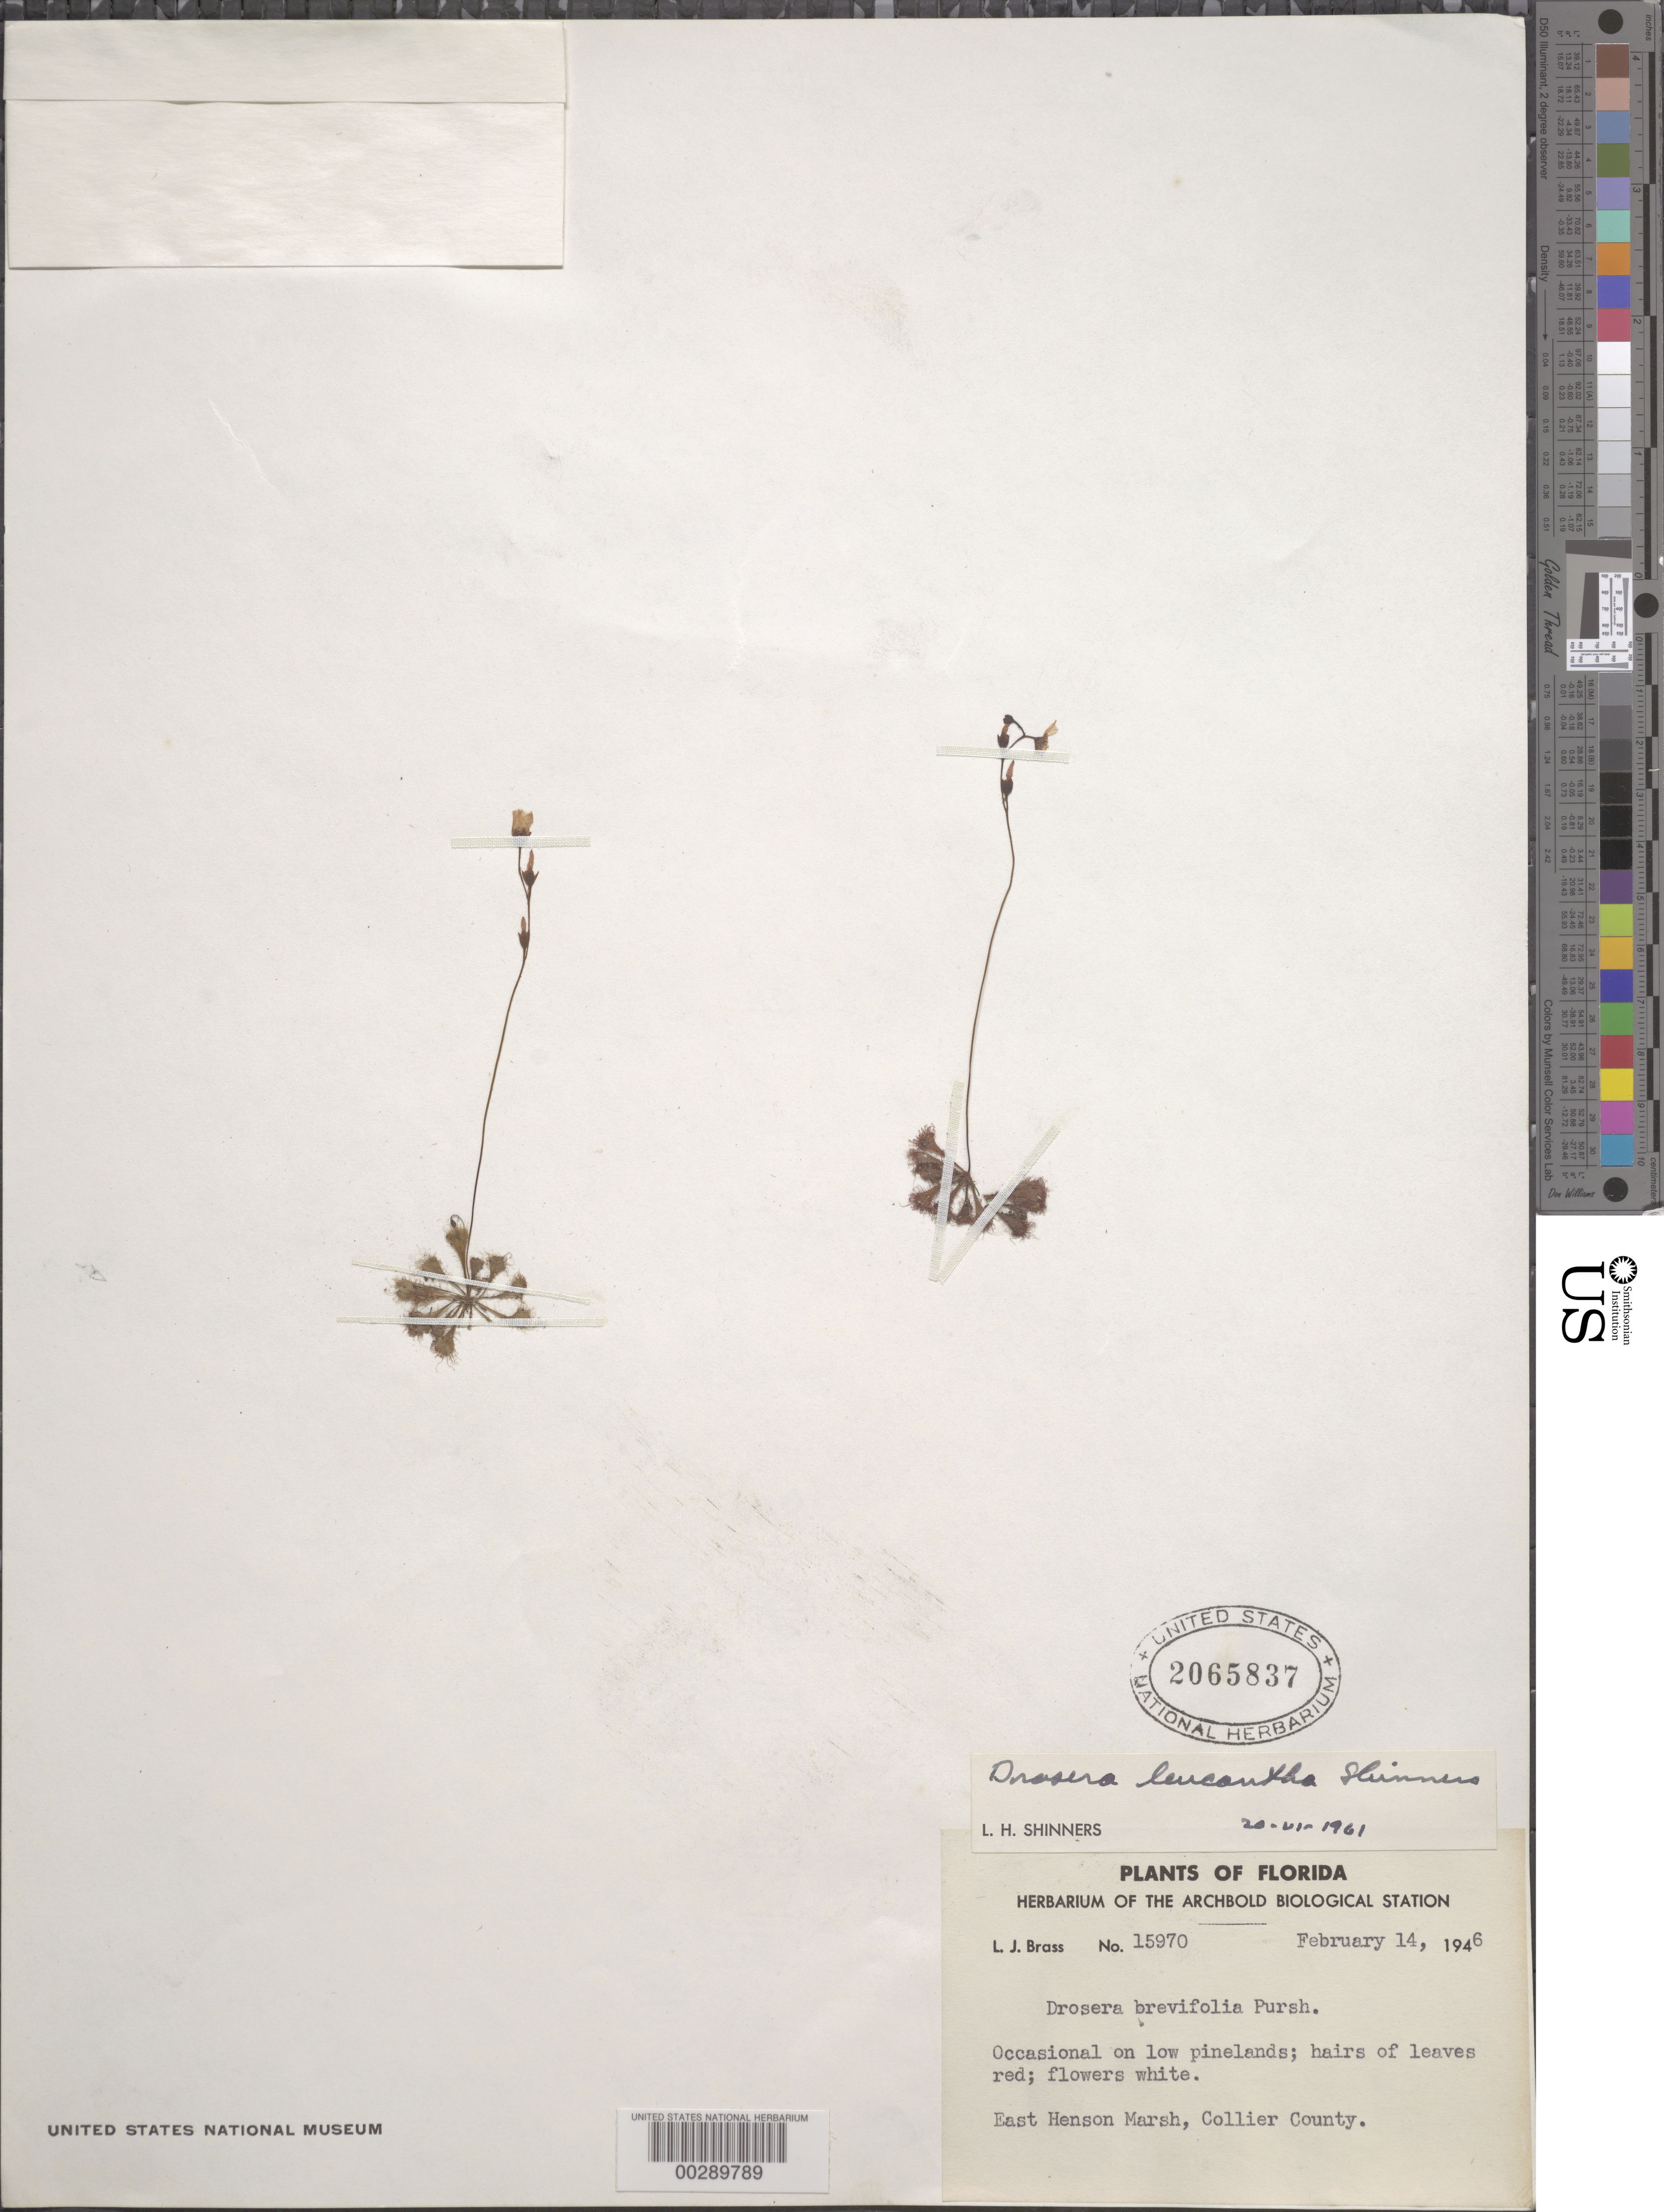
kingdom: Plantae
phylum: Tracheophyta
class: Magnoliopsida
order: Caryophyllales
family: Droseraceae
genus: Drosera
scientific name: Drosera leucantha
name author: Shinners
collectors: L. J. Brass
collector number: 15970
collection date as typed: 14 Feb 1946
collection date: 1946-02-14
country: United States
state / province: Florida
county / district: Collier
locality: East henson marsh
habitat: Low pinelands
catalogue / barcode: US 2065837